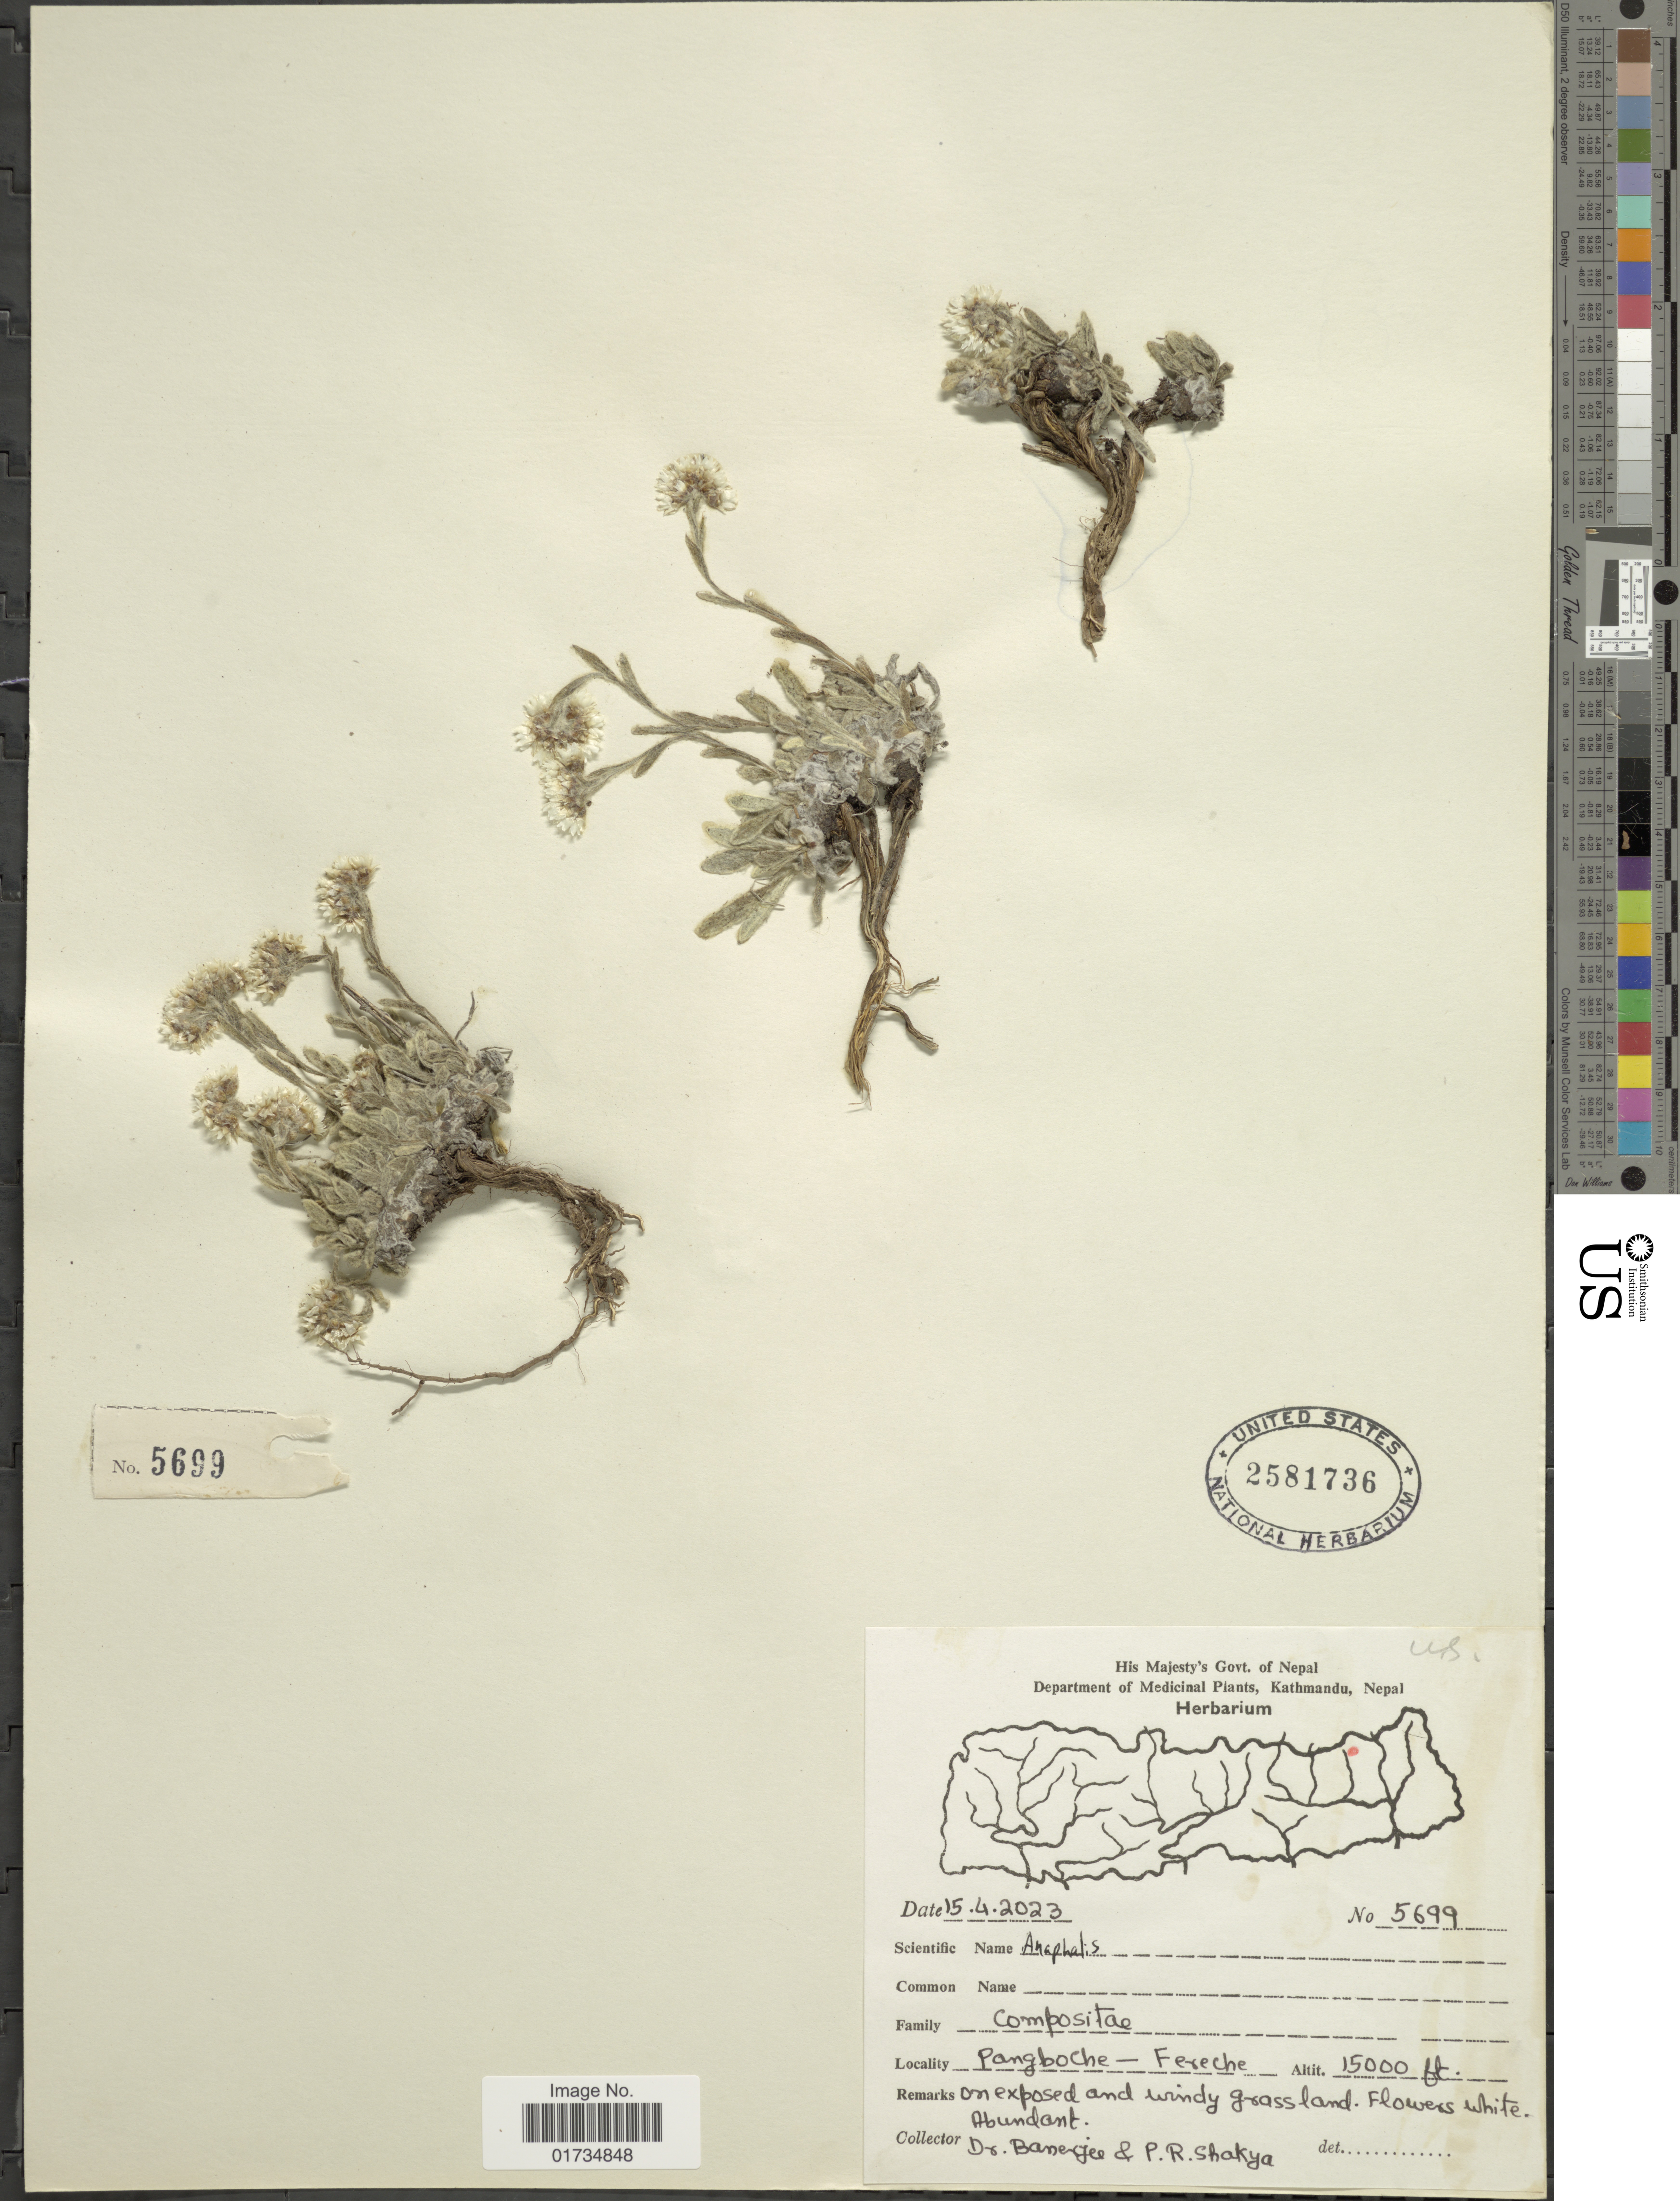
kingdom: Plantae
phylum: Tracheophyta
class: Magnoliopsida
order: Asterales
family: Asteraceae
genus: Anaphalis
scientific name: Anaphalis xylorhiza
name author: Sch. Bip. ex Hook. f.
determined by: Chen, Y. S.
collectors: -. Banerjee & P. Shakya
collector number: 5699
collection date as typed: Transcribed d/m/y: 15/4/2023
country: Nepal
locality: Kathmandu Nepal. Pagboche-Fereche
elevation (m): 4572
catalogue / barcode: US 2581736